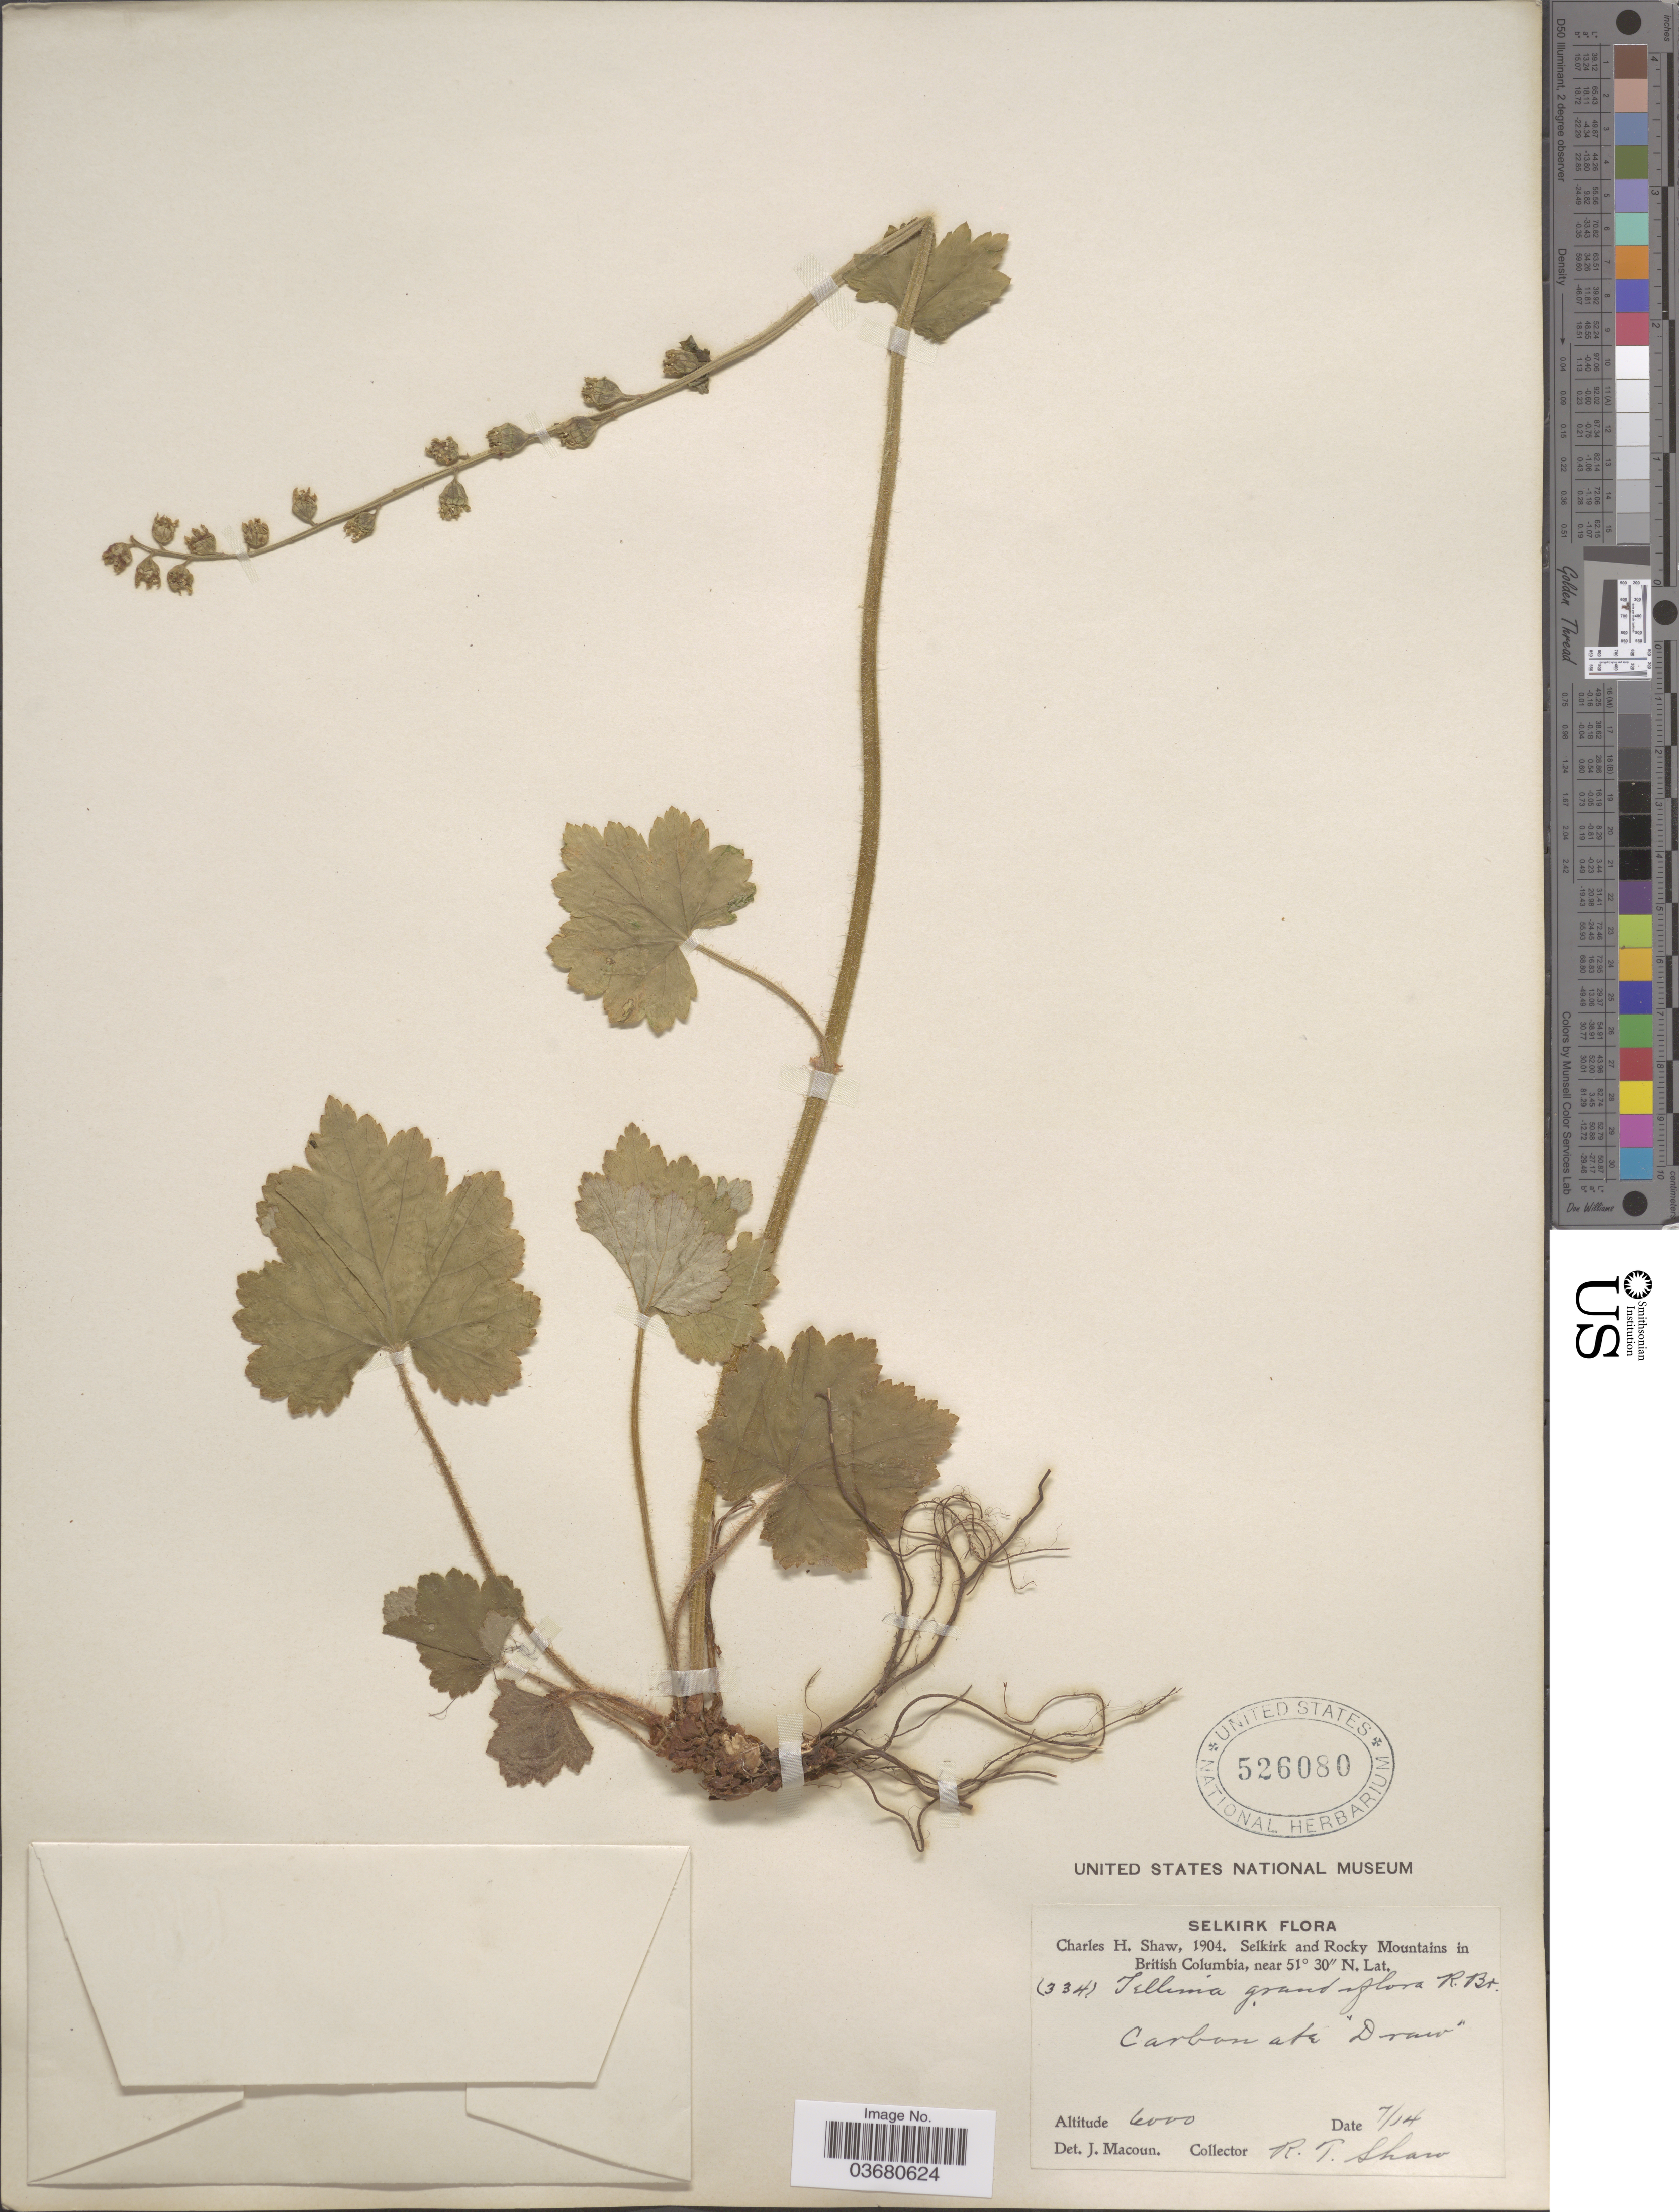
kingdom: Plantae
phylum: Tracheophyta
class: Magnoliopsida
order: Saxifragales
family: Saxifragaceae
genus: Tellima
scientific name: Tellima grandiflora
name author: (Pursh) Douglas ex Lindl.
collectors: R. T. Shaw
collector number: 334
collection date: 1904-07-14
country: Canada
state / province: British Columbia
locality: Selkirk and Rocky Mountains in British Columbia. Carbonate "Draw".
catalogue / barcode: US 526080